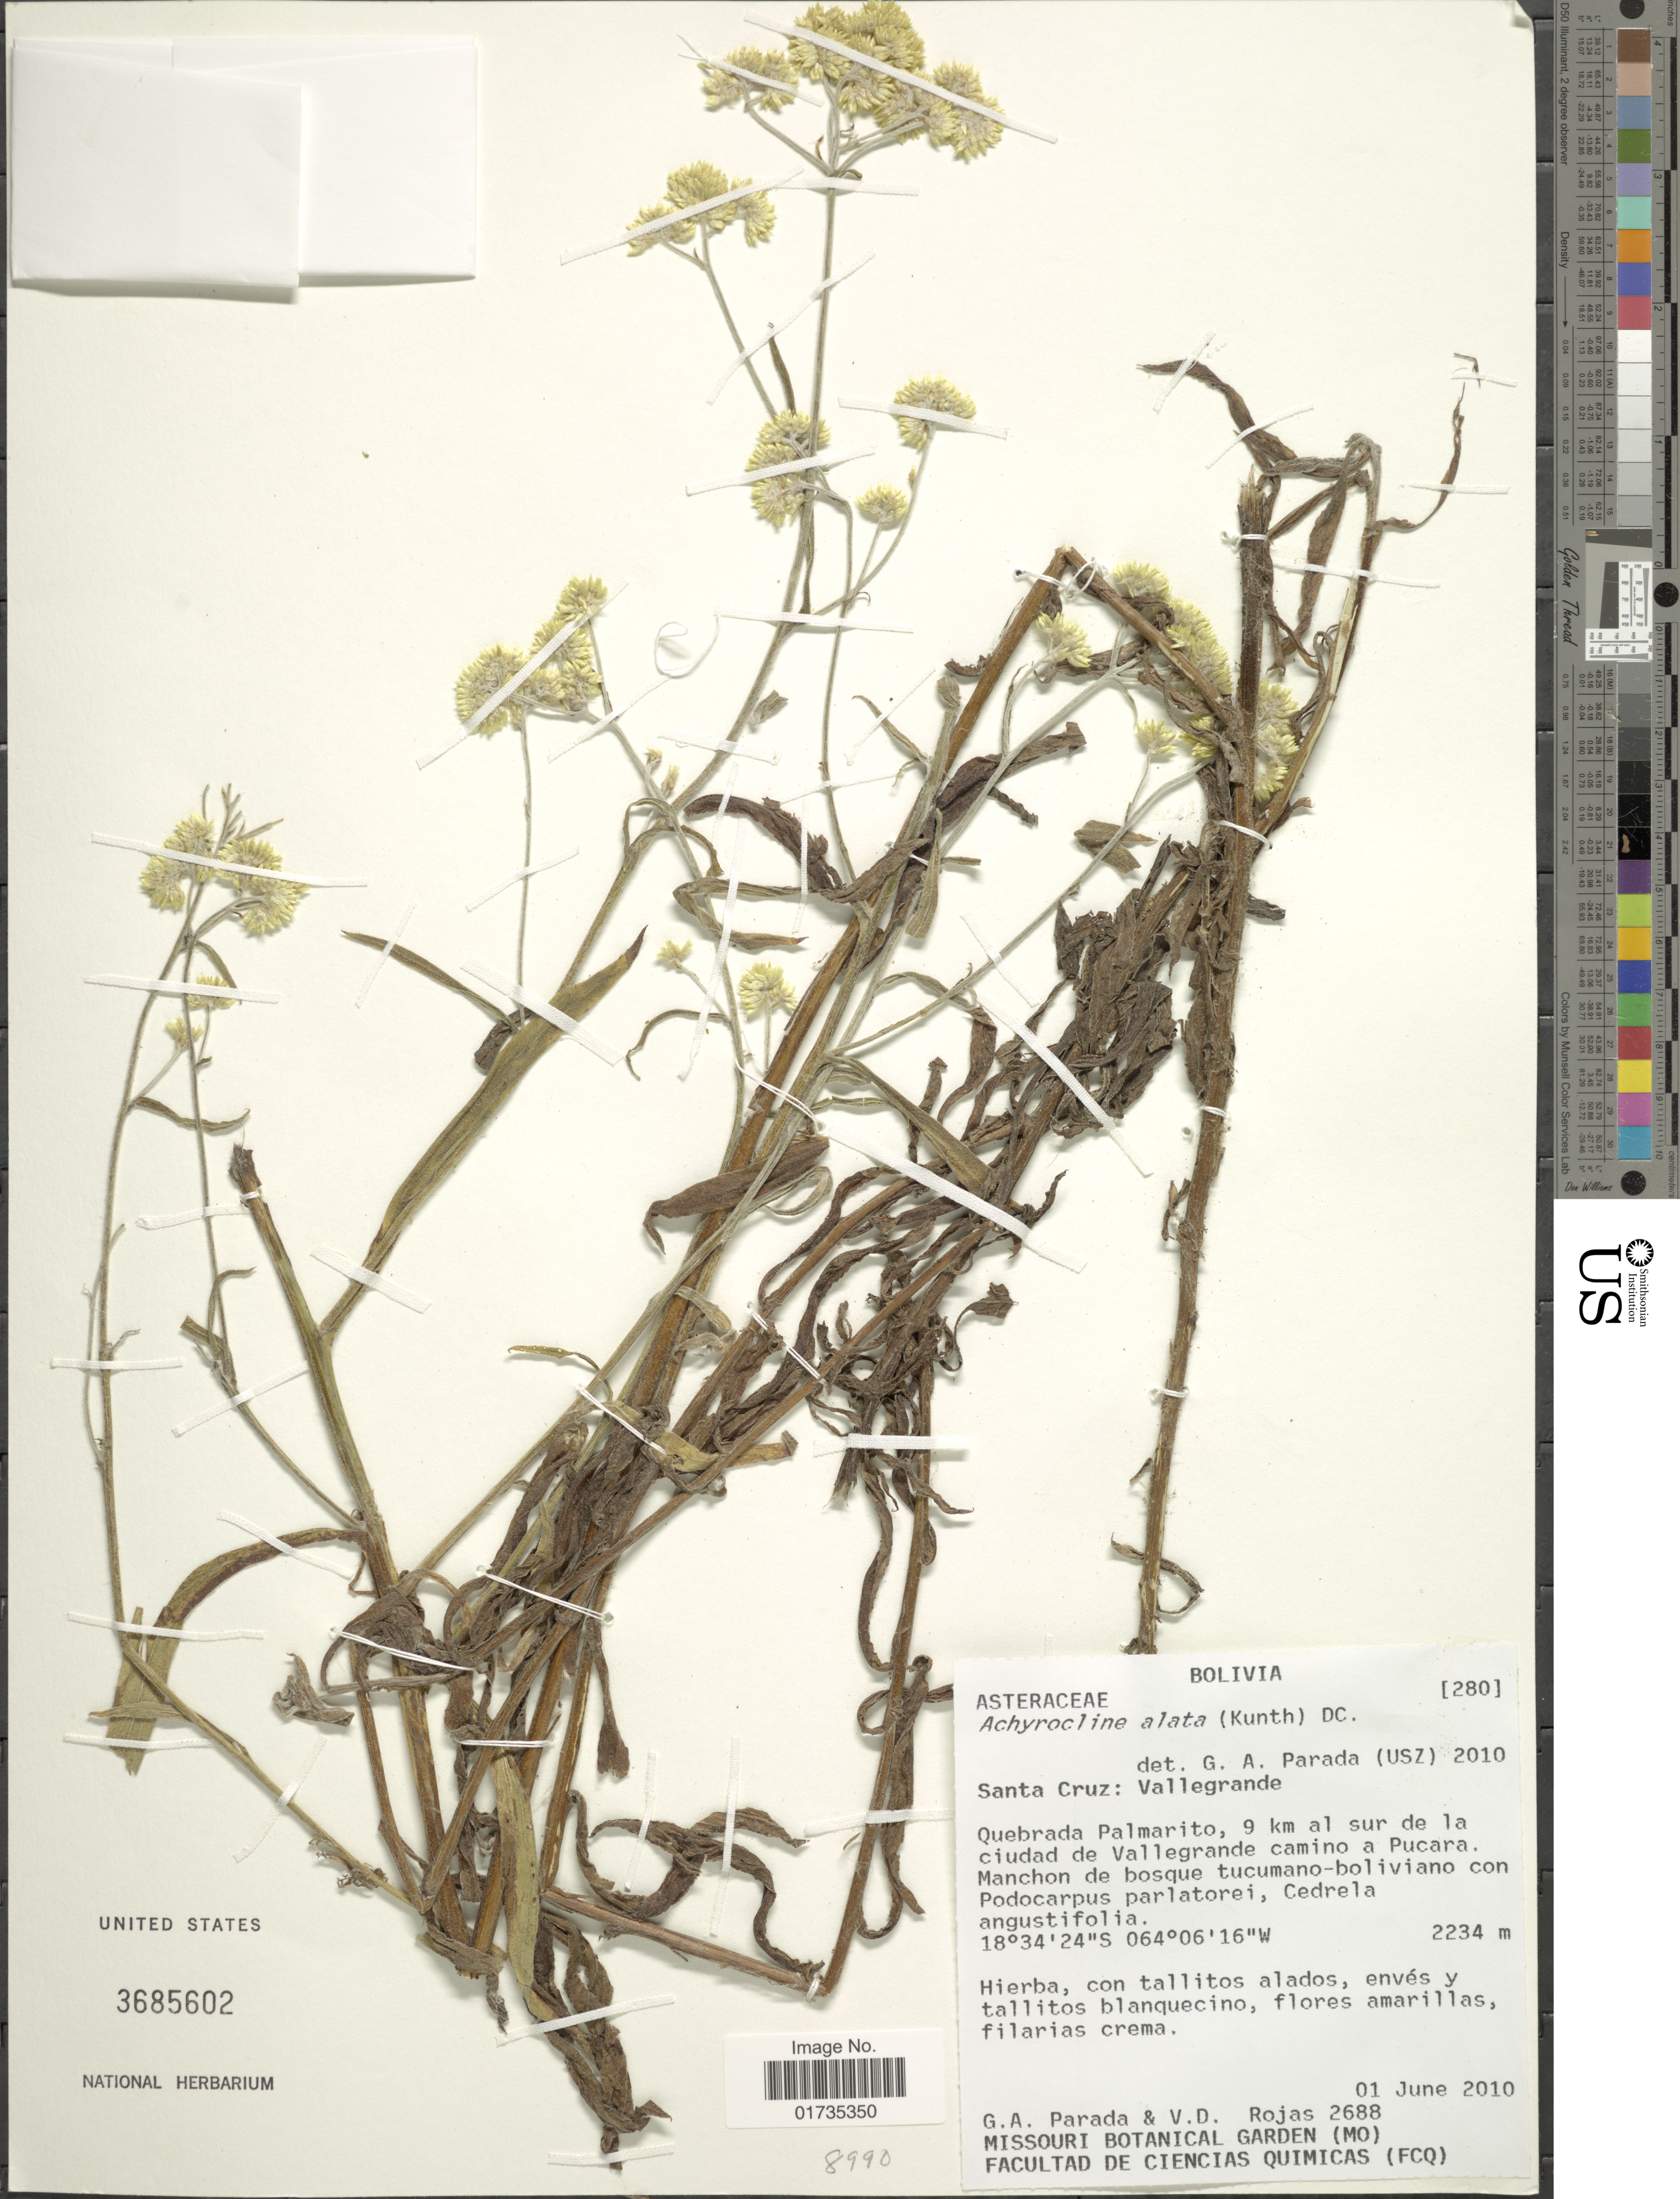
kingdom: Plantae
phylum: Tracheophyta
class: Magnoliopsida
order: Asterales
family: Asteraceae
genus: Achyrocline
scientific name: Achyrocline alata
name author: (Kunth) DC.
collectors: G. Parada & V. Rojas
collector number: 2688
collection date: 2010-06-01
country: Bolivia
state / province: Santa Cruz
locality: Bolivia. Santa Cruz; Vallegrande. Quebrada Palmarito, 9 km al sur de la ciudad de Vallegrande camino a Pucara.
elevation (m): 2234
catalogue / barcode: US 3685602